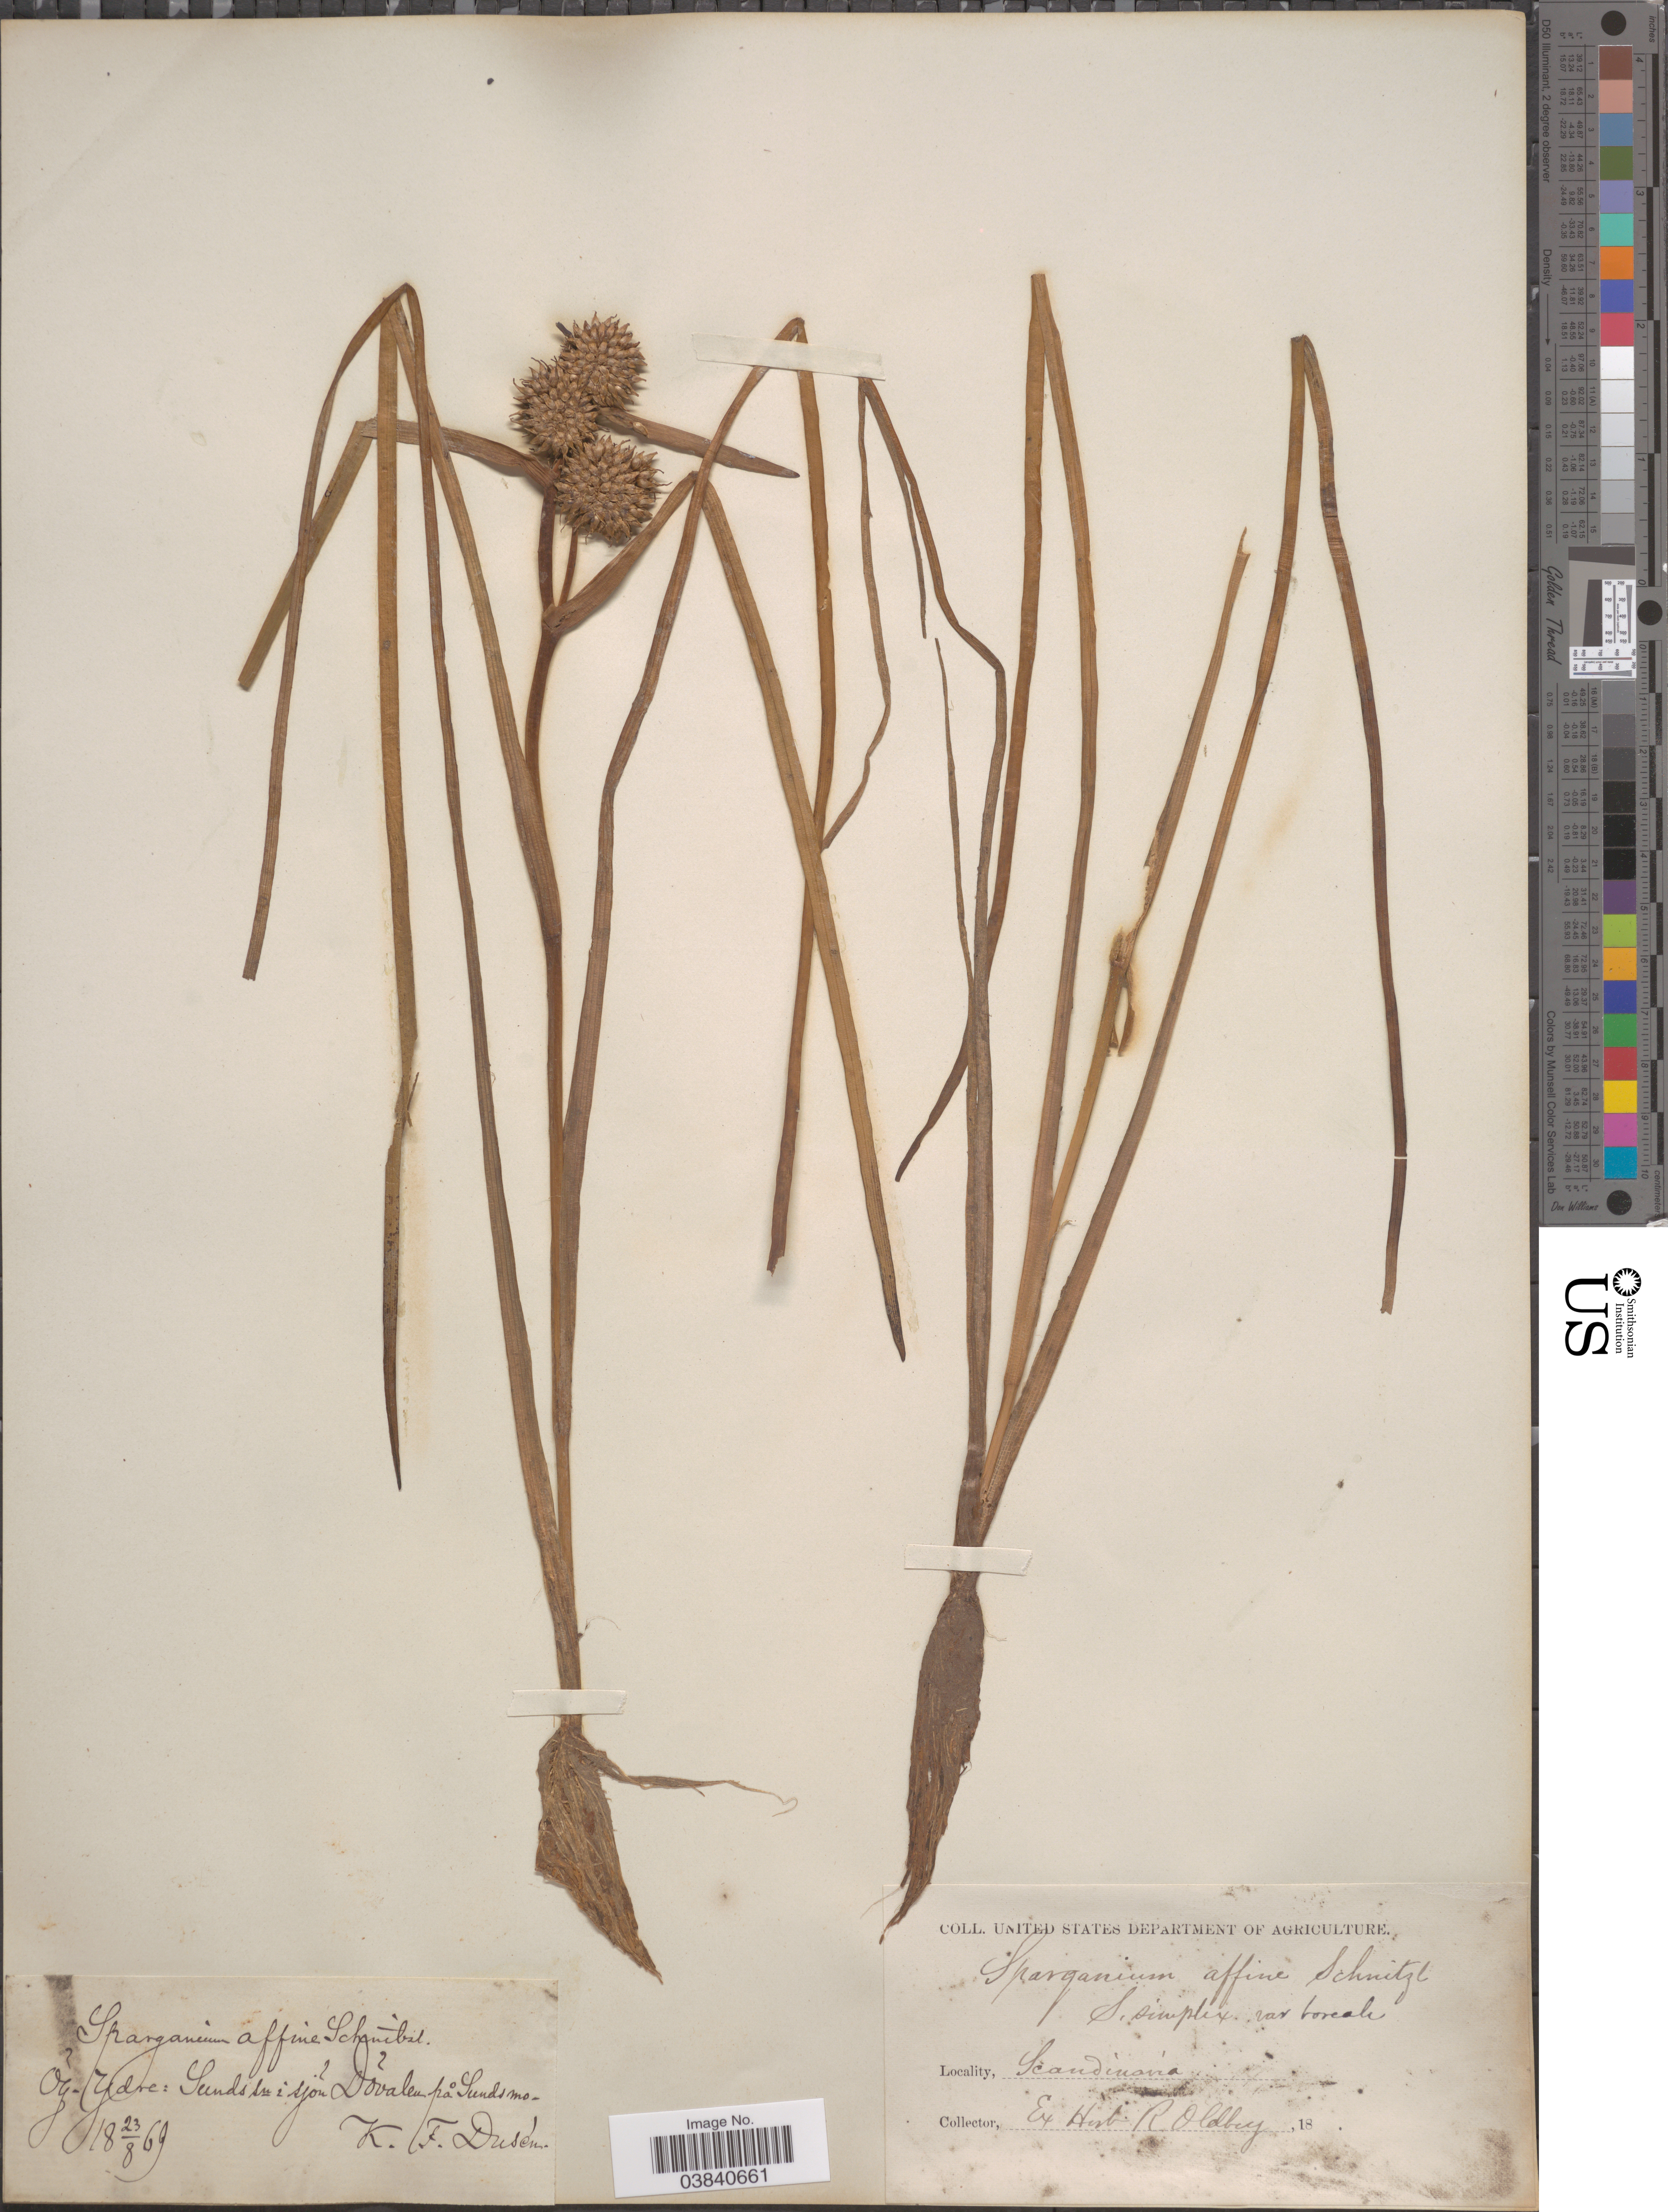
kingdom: Plantae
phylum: Tracheophyta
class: Liliopsida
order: Poales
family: Typhaceae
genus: Sparganium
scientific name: Sparganium affine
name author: Schnizl.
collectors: K. Dusén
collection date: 1869-08-23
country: Sweden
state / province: Östergötland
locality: Og. Ydre: Sunds sn i sjon Dovalen på Sundsmo. Scandinavia.